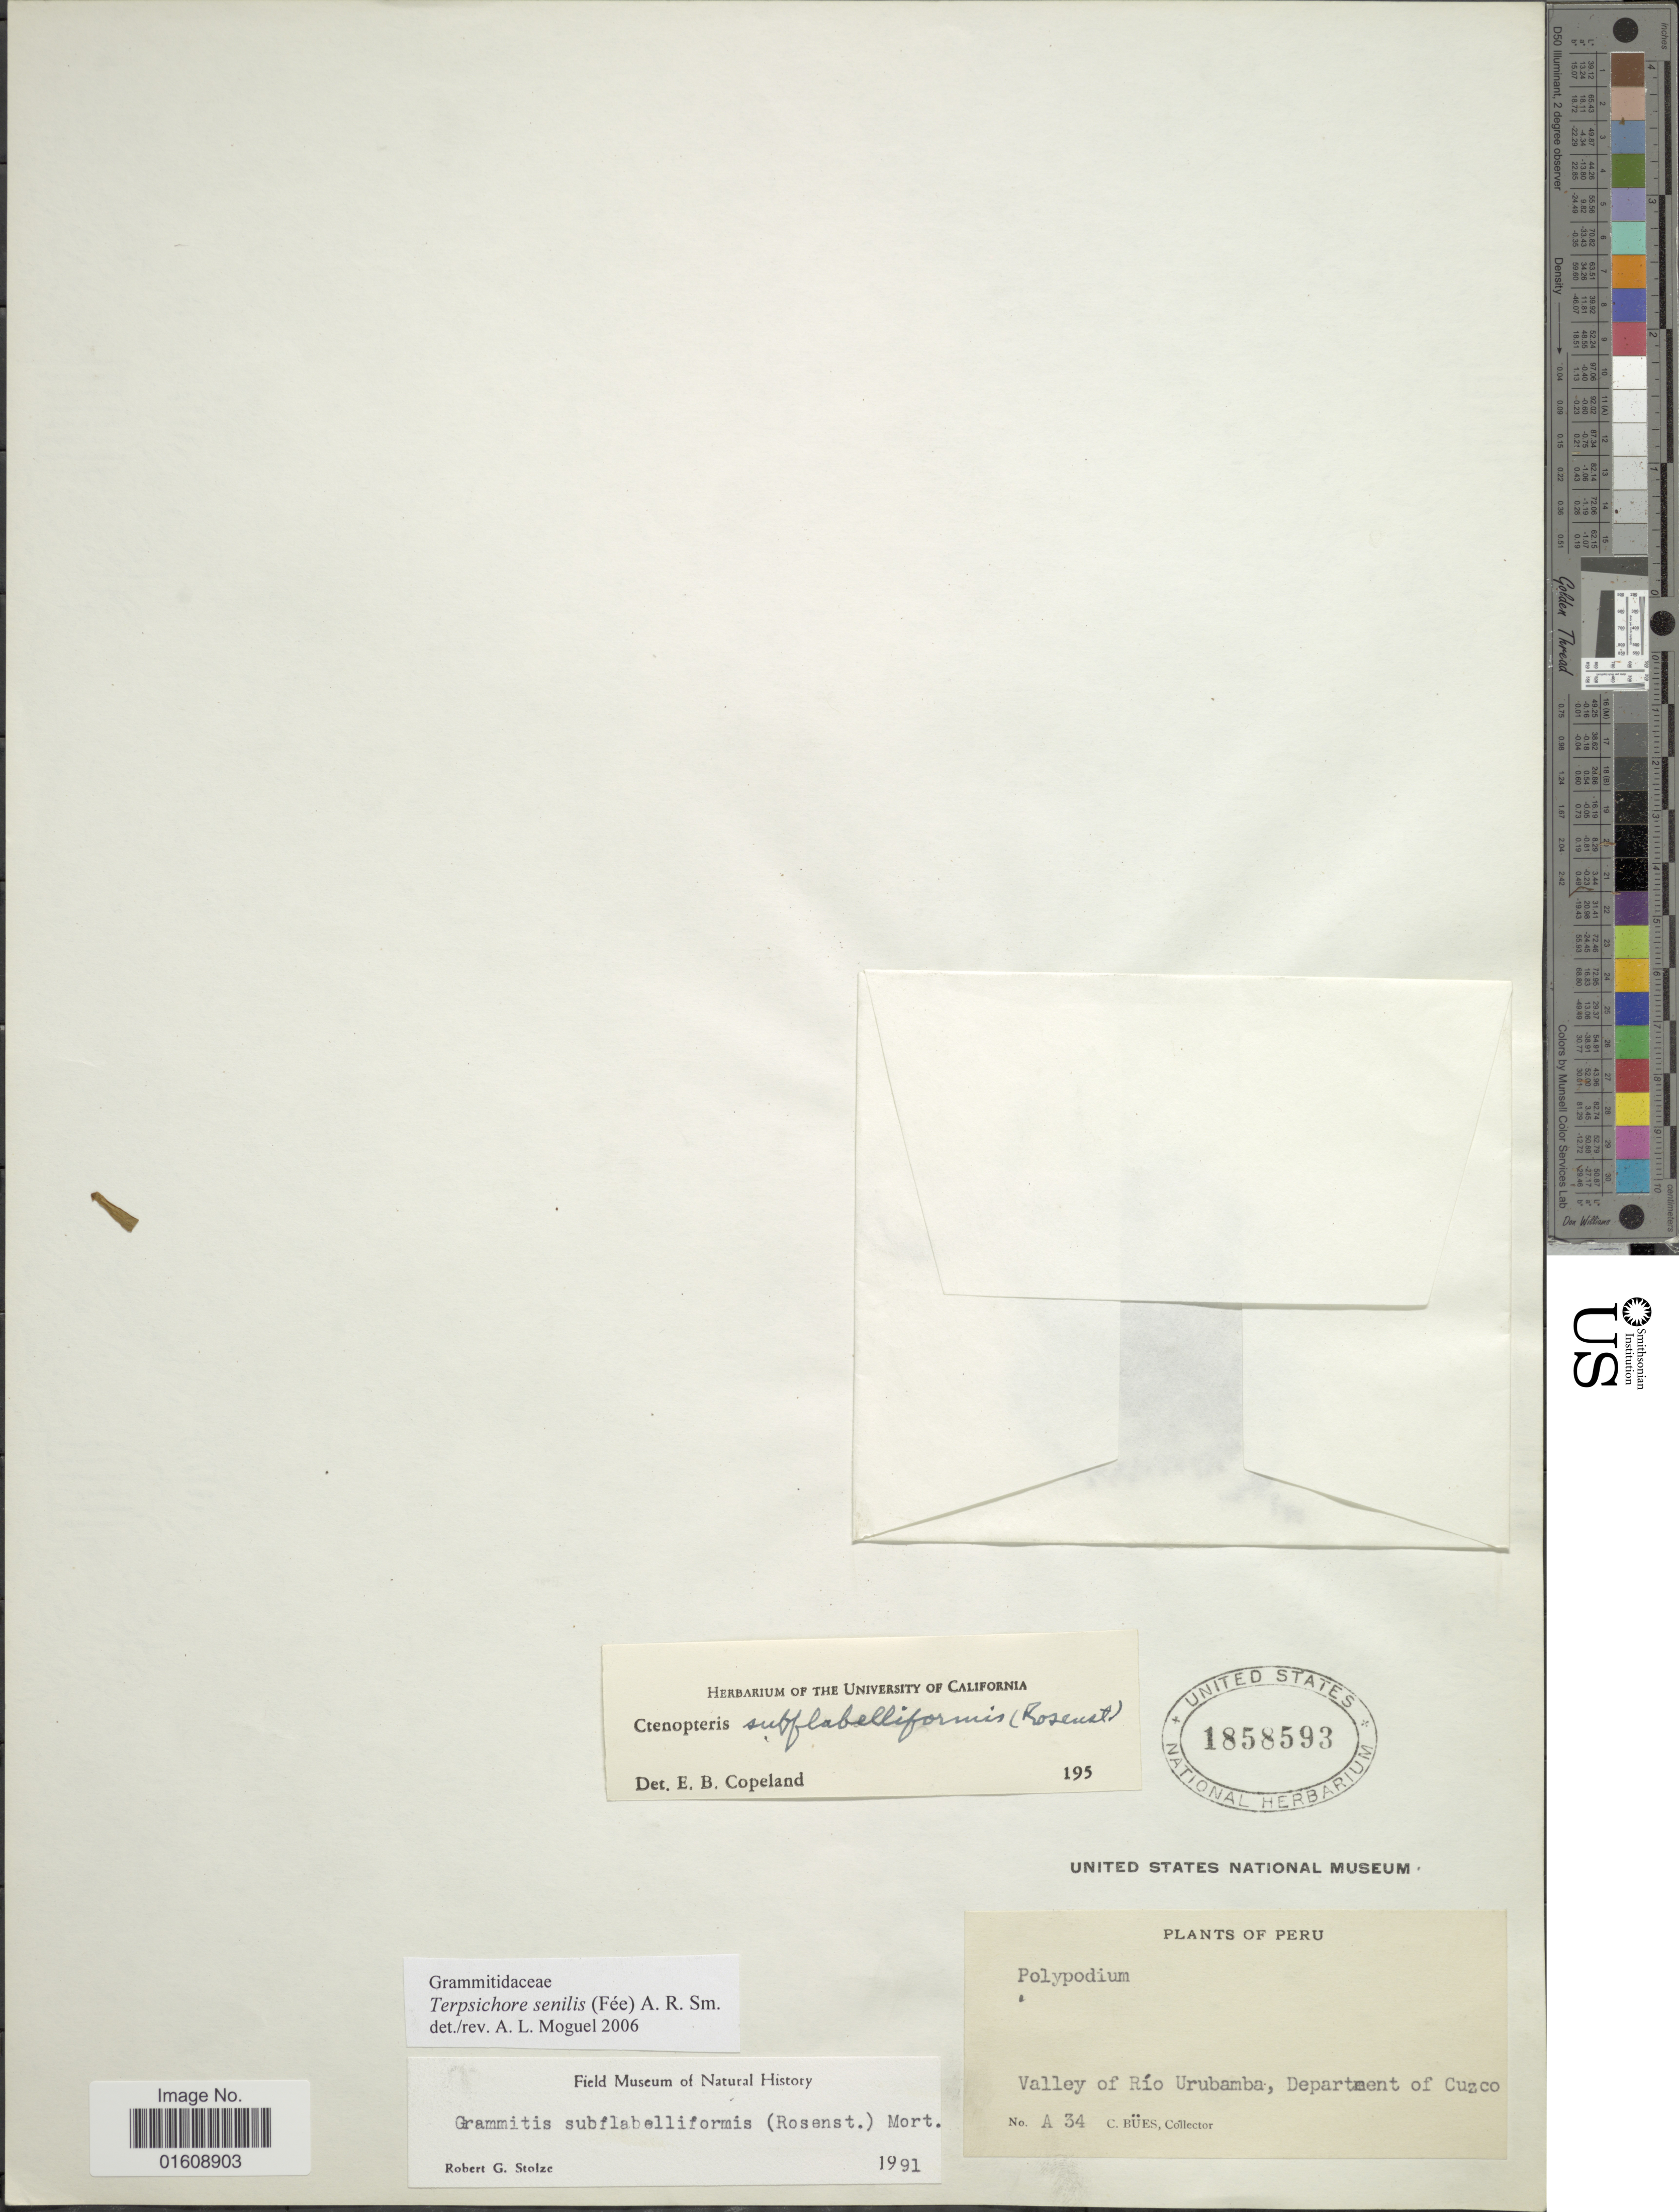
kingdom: Plantae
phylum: Tracheophyta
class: Polypodiopsida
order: Polypodiales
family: Polypodiaceae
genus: Alansmia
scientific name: Alansmia senilis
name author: (Fée) Moguel & M. Kessler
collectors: C. Bues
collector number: A34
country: Peru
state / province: Cusco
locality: Peru, Valley of Río Urubamba, Department of Cuzco.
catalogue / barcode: US 1858593